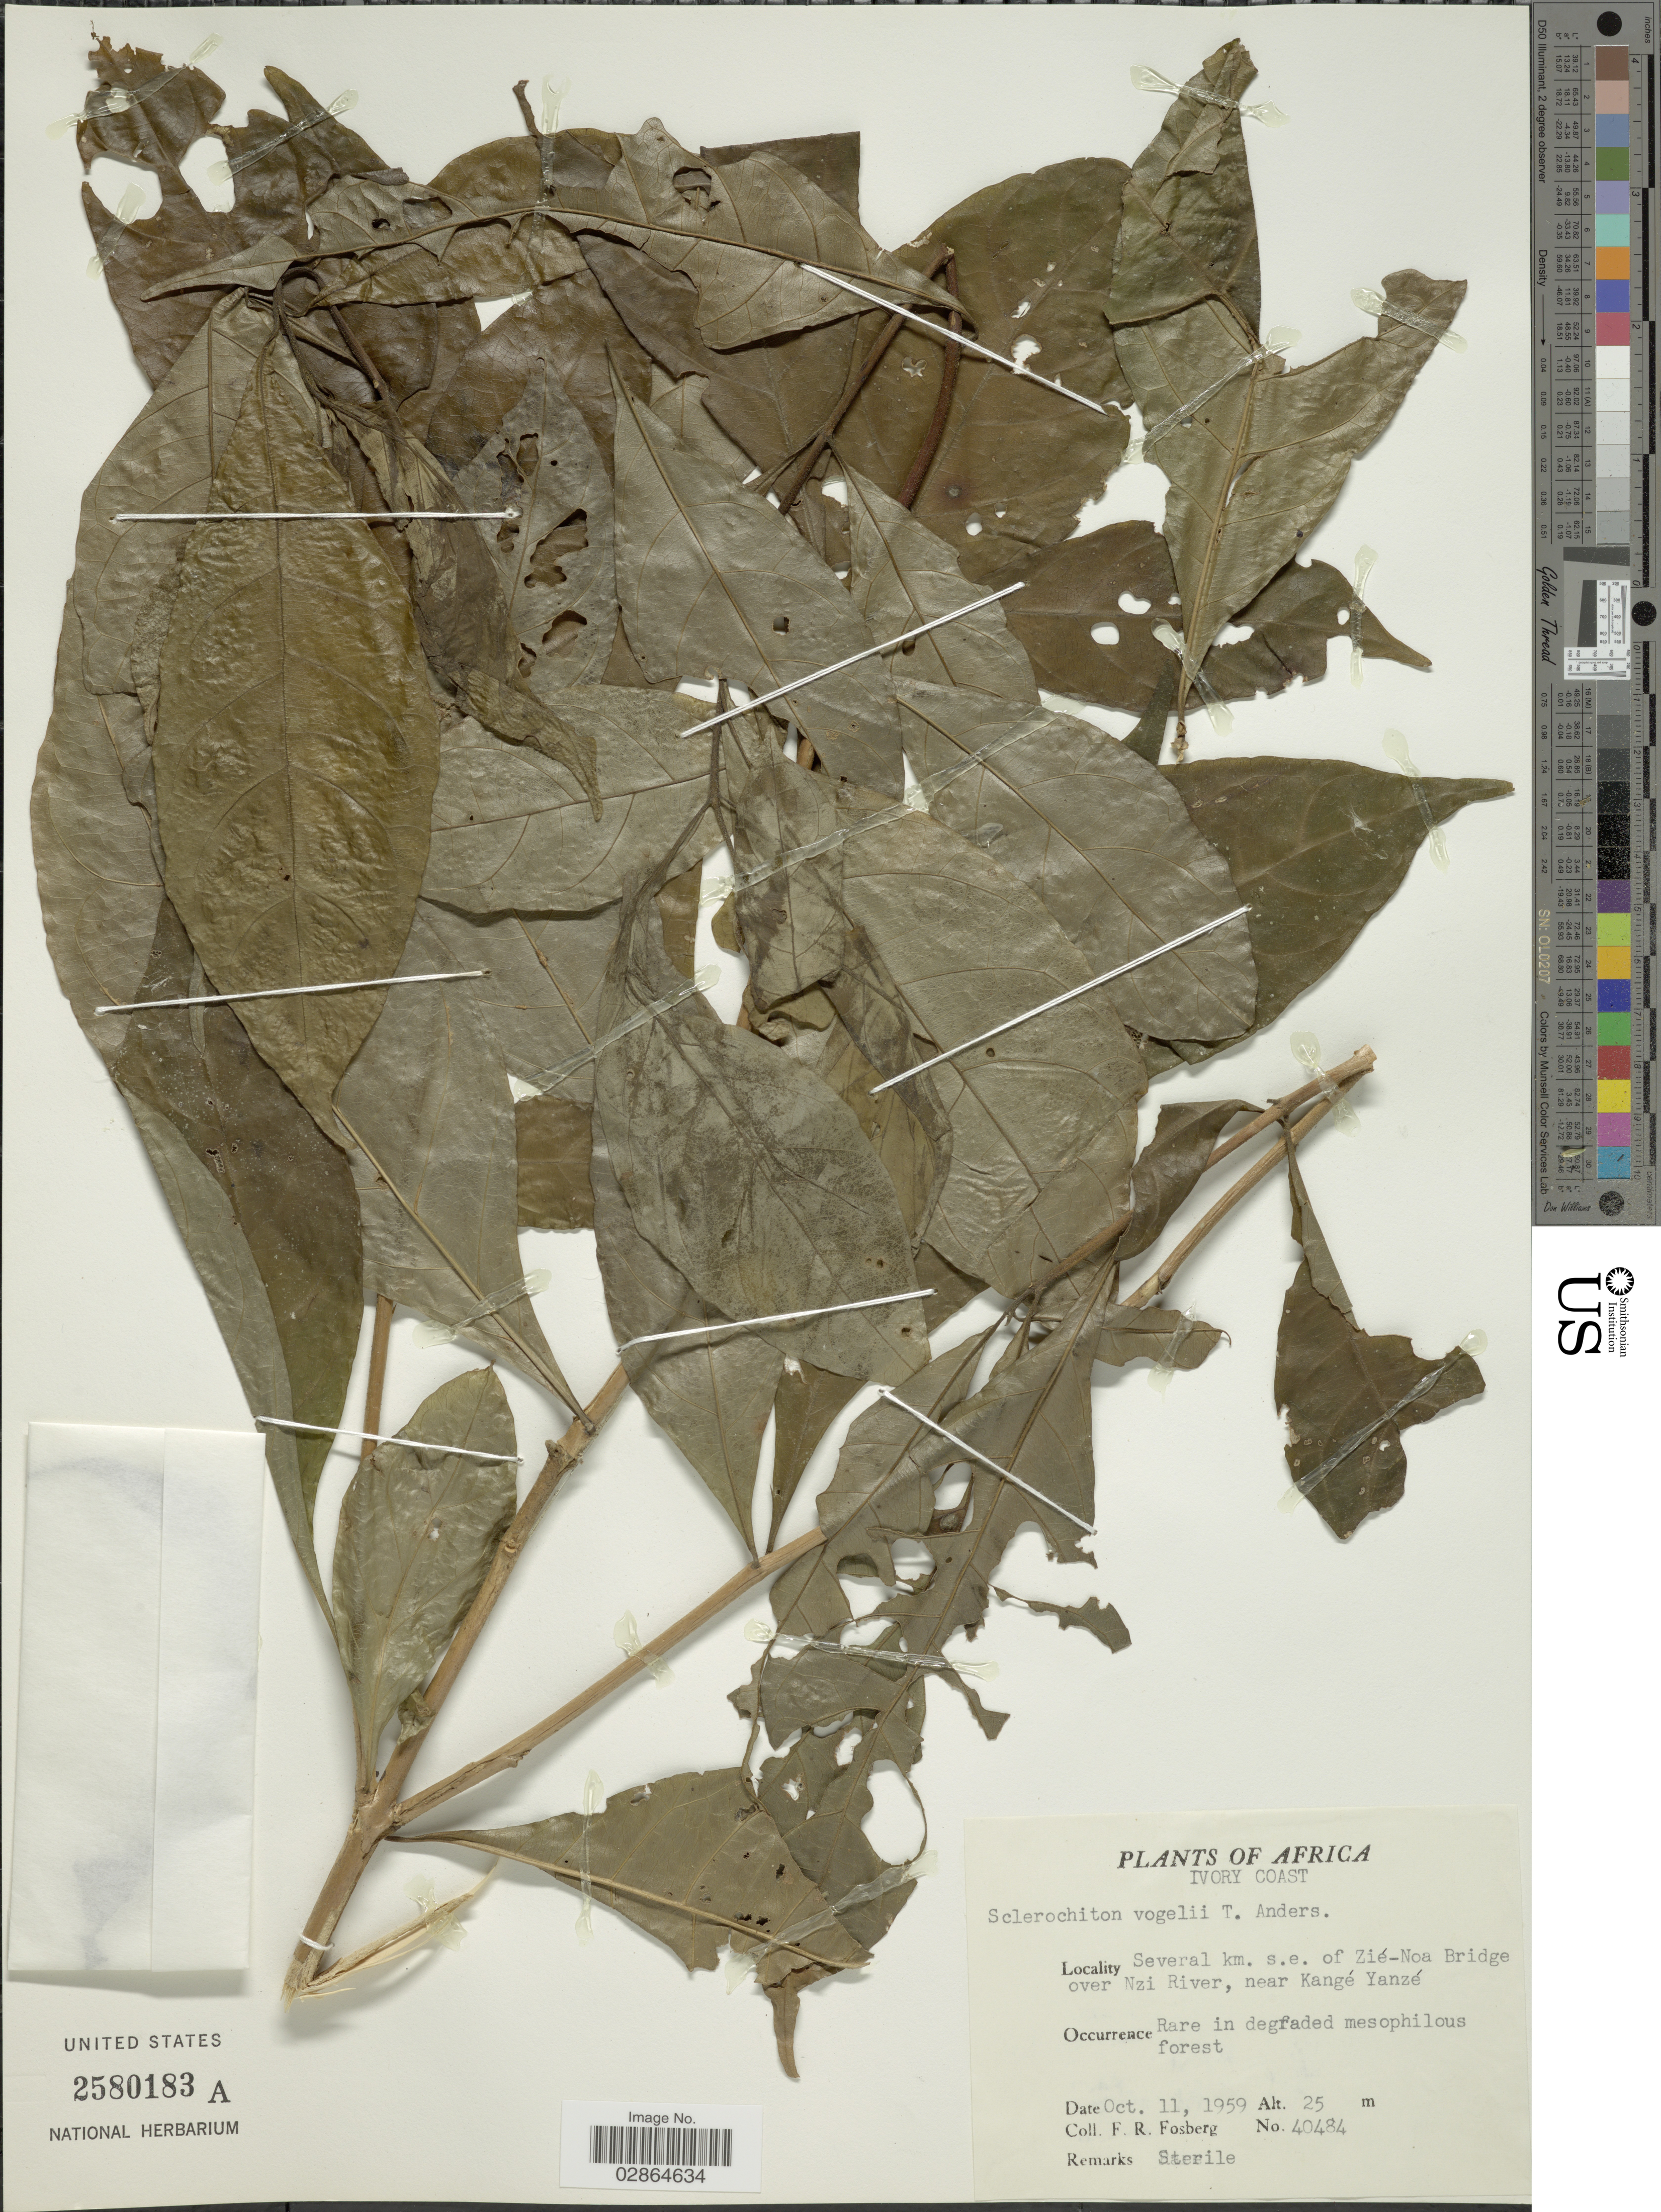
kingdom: Plantae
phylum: Tracheophyta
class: Magnoliopsida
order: Lamiales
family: Acanthaceae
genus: Sclerochiton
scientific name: Sclerochiton vogelii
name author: (Nees) T. Anderson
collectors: F. R. Fosberg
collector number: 40484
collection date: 1959-10-11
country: Ivory Coast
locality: Several km. s.e. of Zié-Noa Bridge over Nzi River, near Kangé Yanzé.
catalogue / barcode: US 2580183A